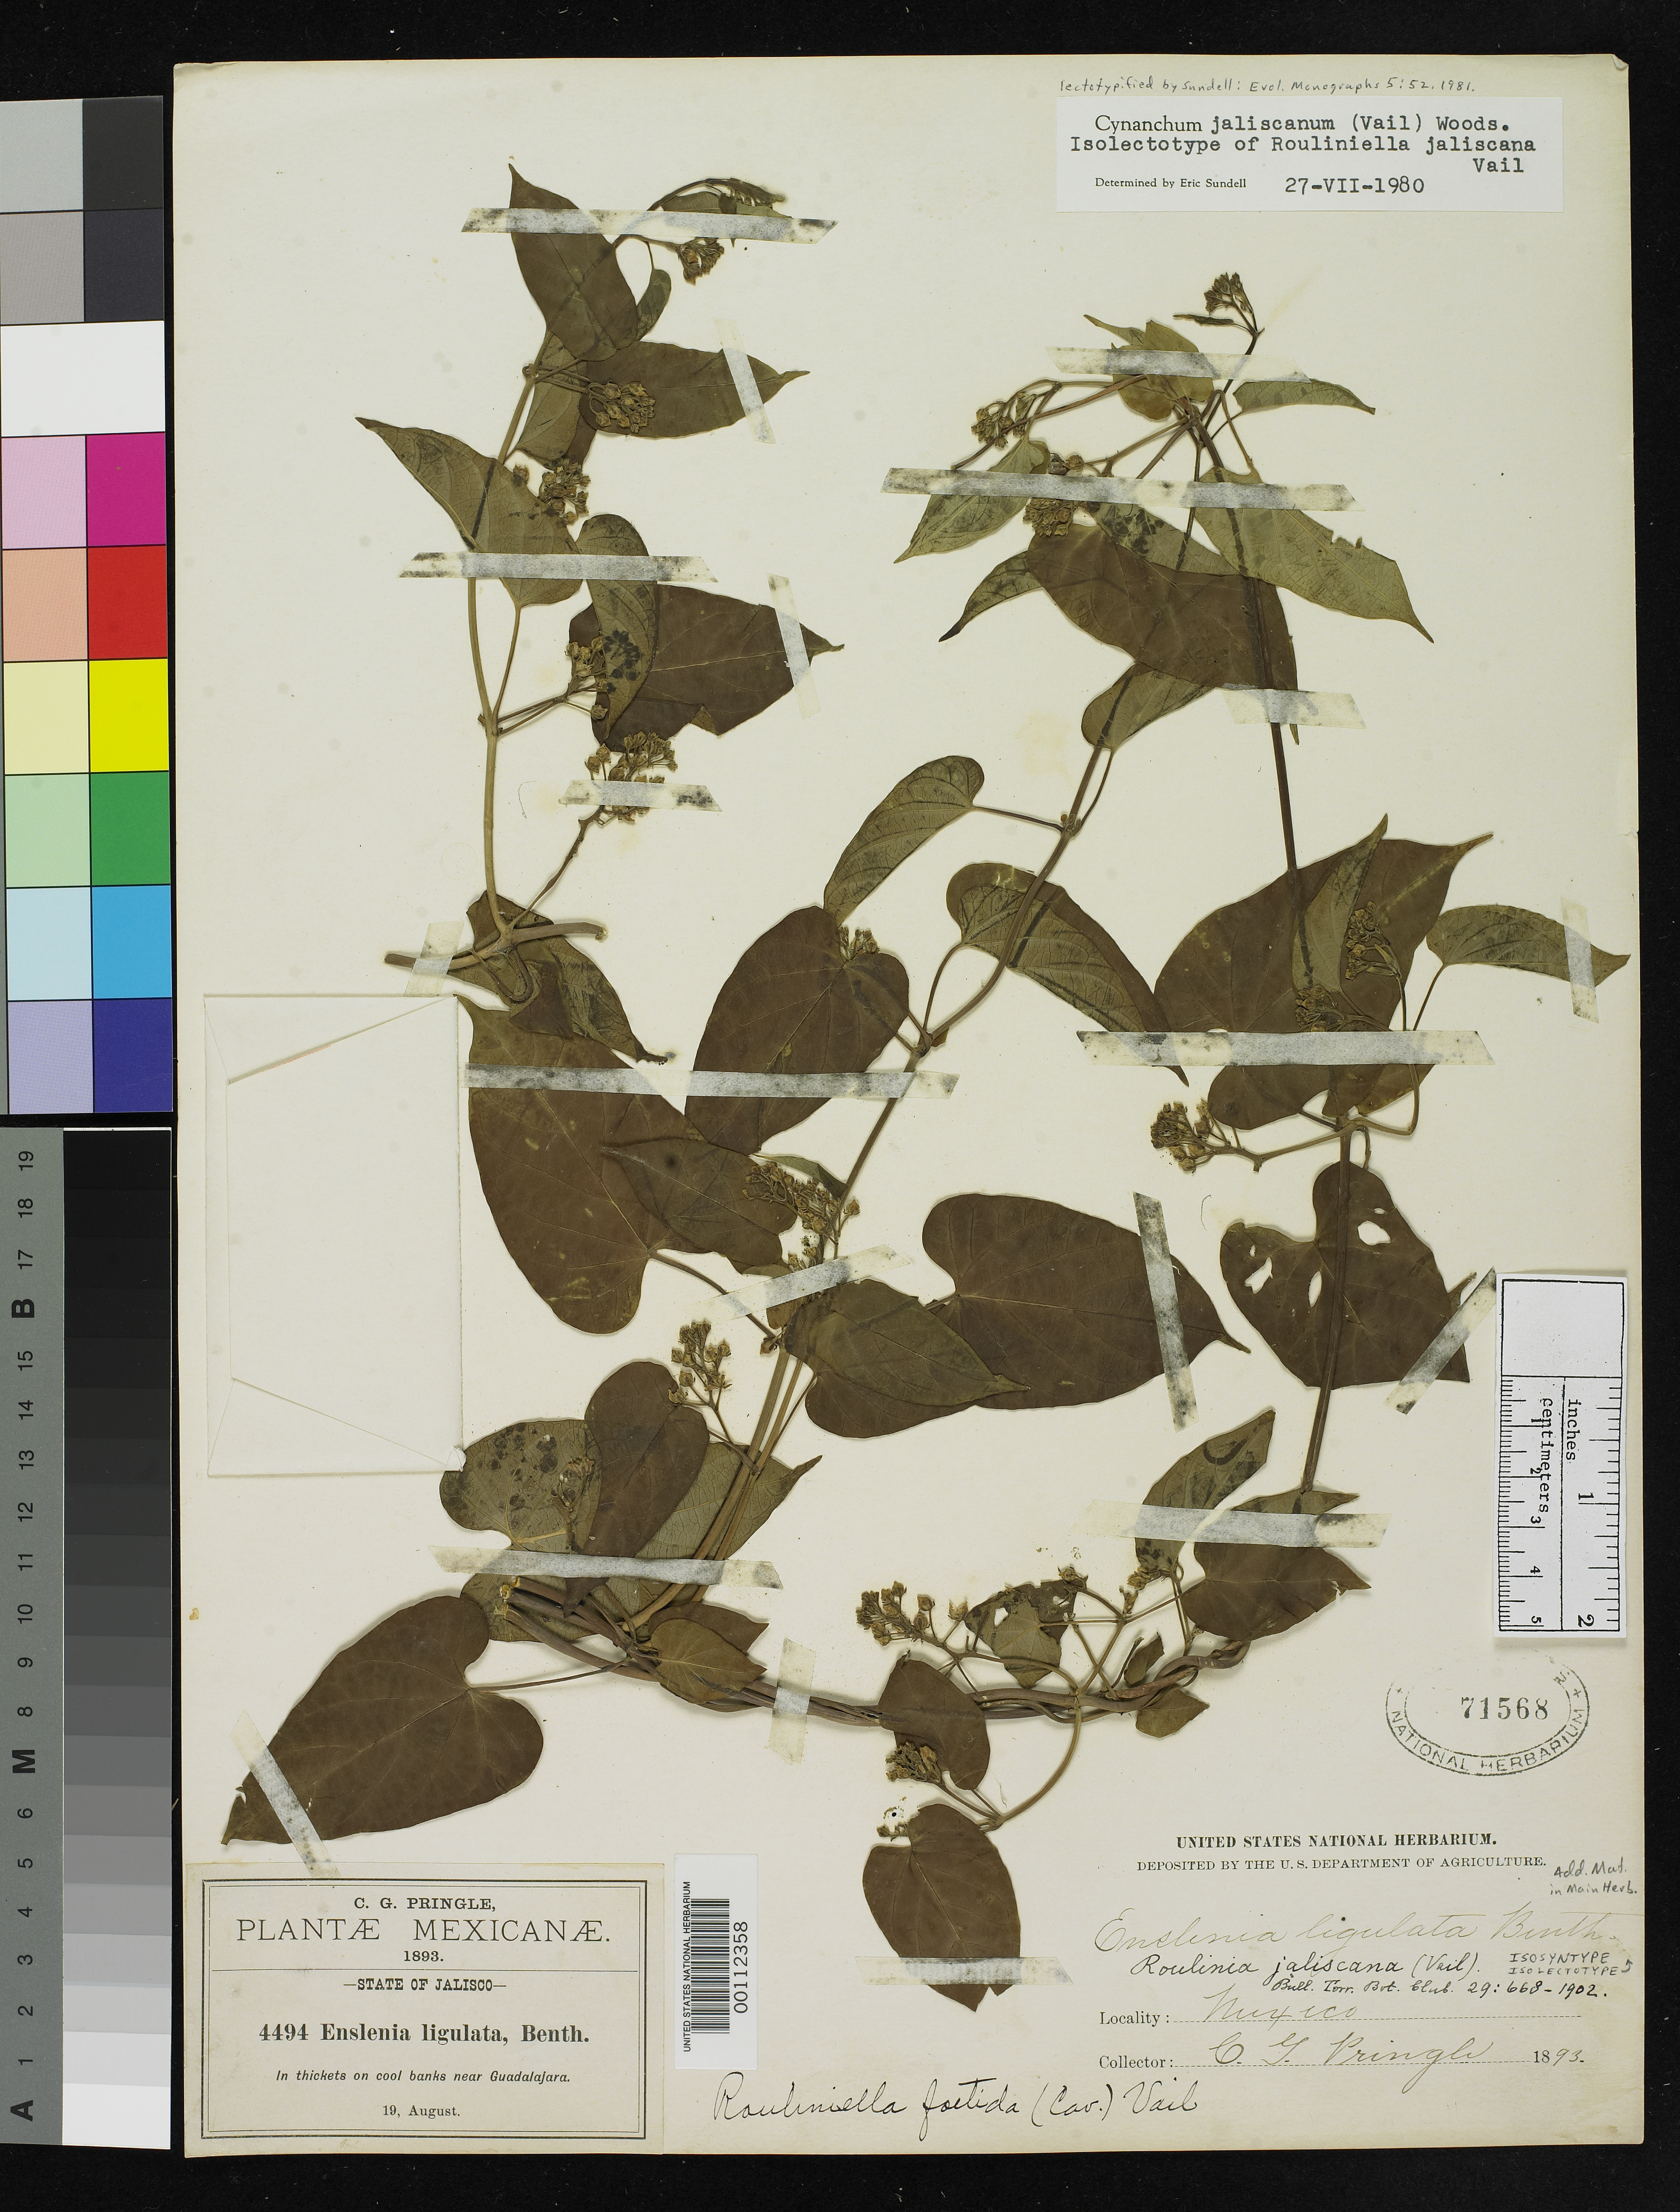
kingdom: Plantae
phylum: Tracheophyta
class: Magnoliopsida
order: Gentianales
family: Apocynaceae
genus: Rouliniella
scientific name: Rouliniella jaliscana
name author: Vail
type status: Isolectotype; Isosyntype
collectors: C. G. Pringle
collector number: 4494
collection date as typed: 19 Aug 1893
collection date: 1893-08-19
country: Mexico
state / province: Jalisco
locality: Near Guadalajara.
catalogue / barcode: US 71568